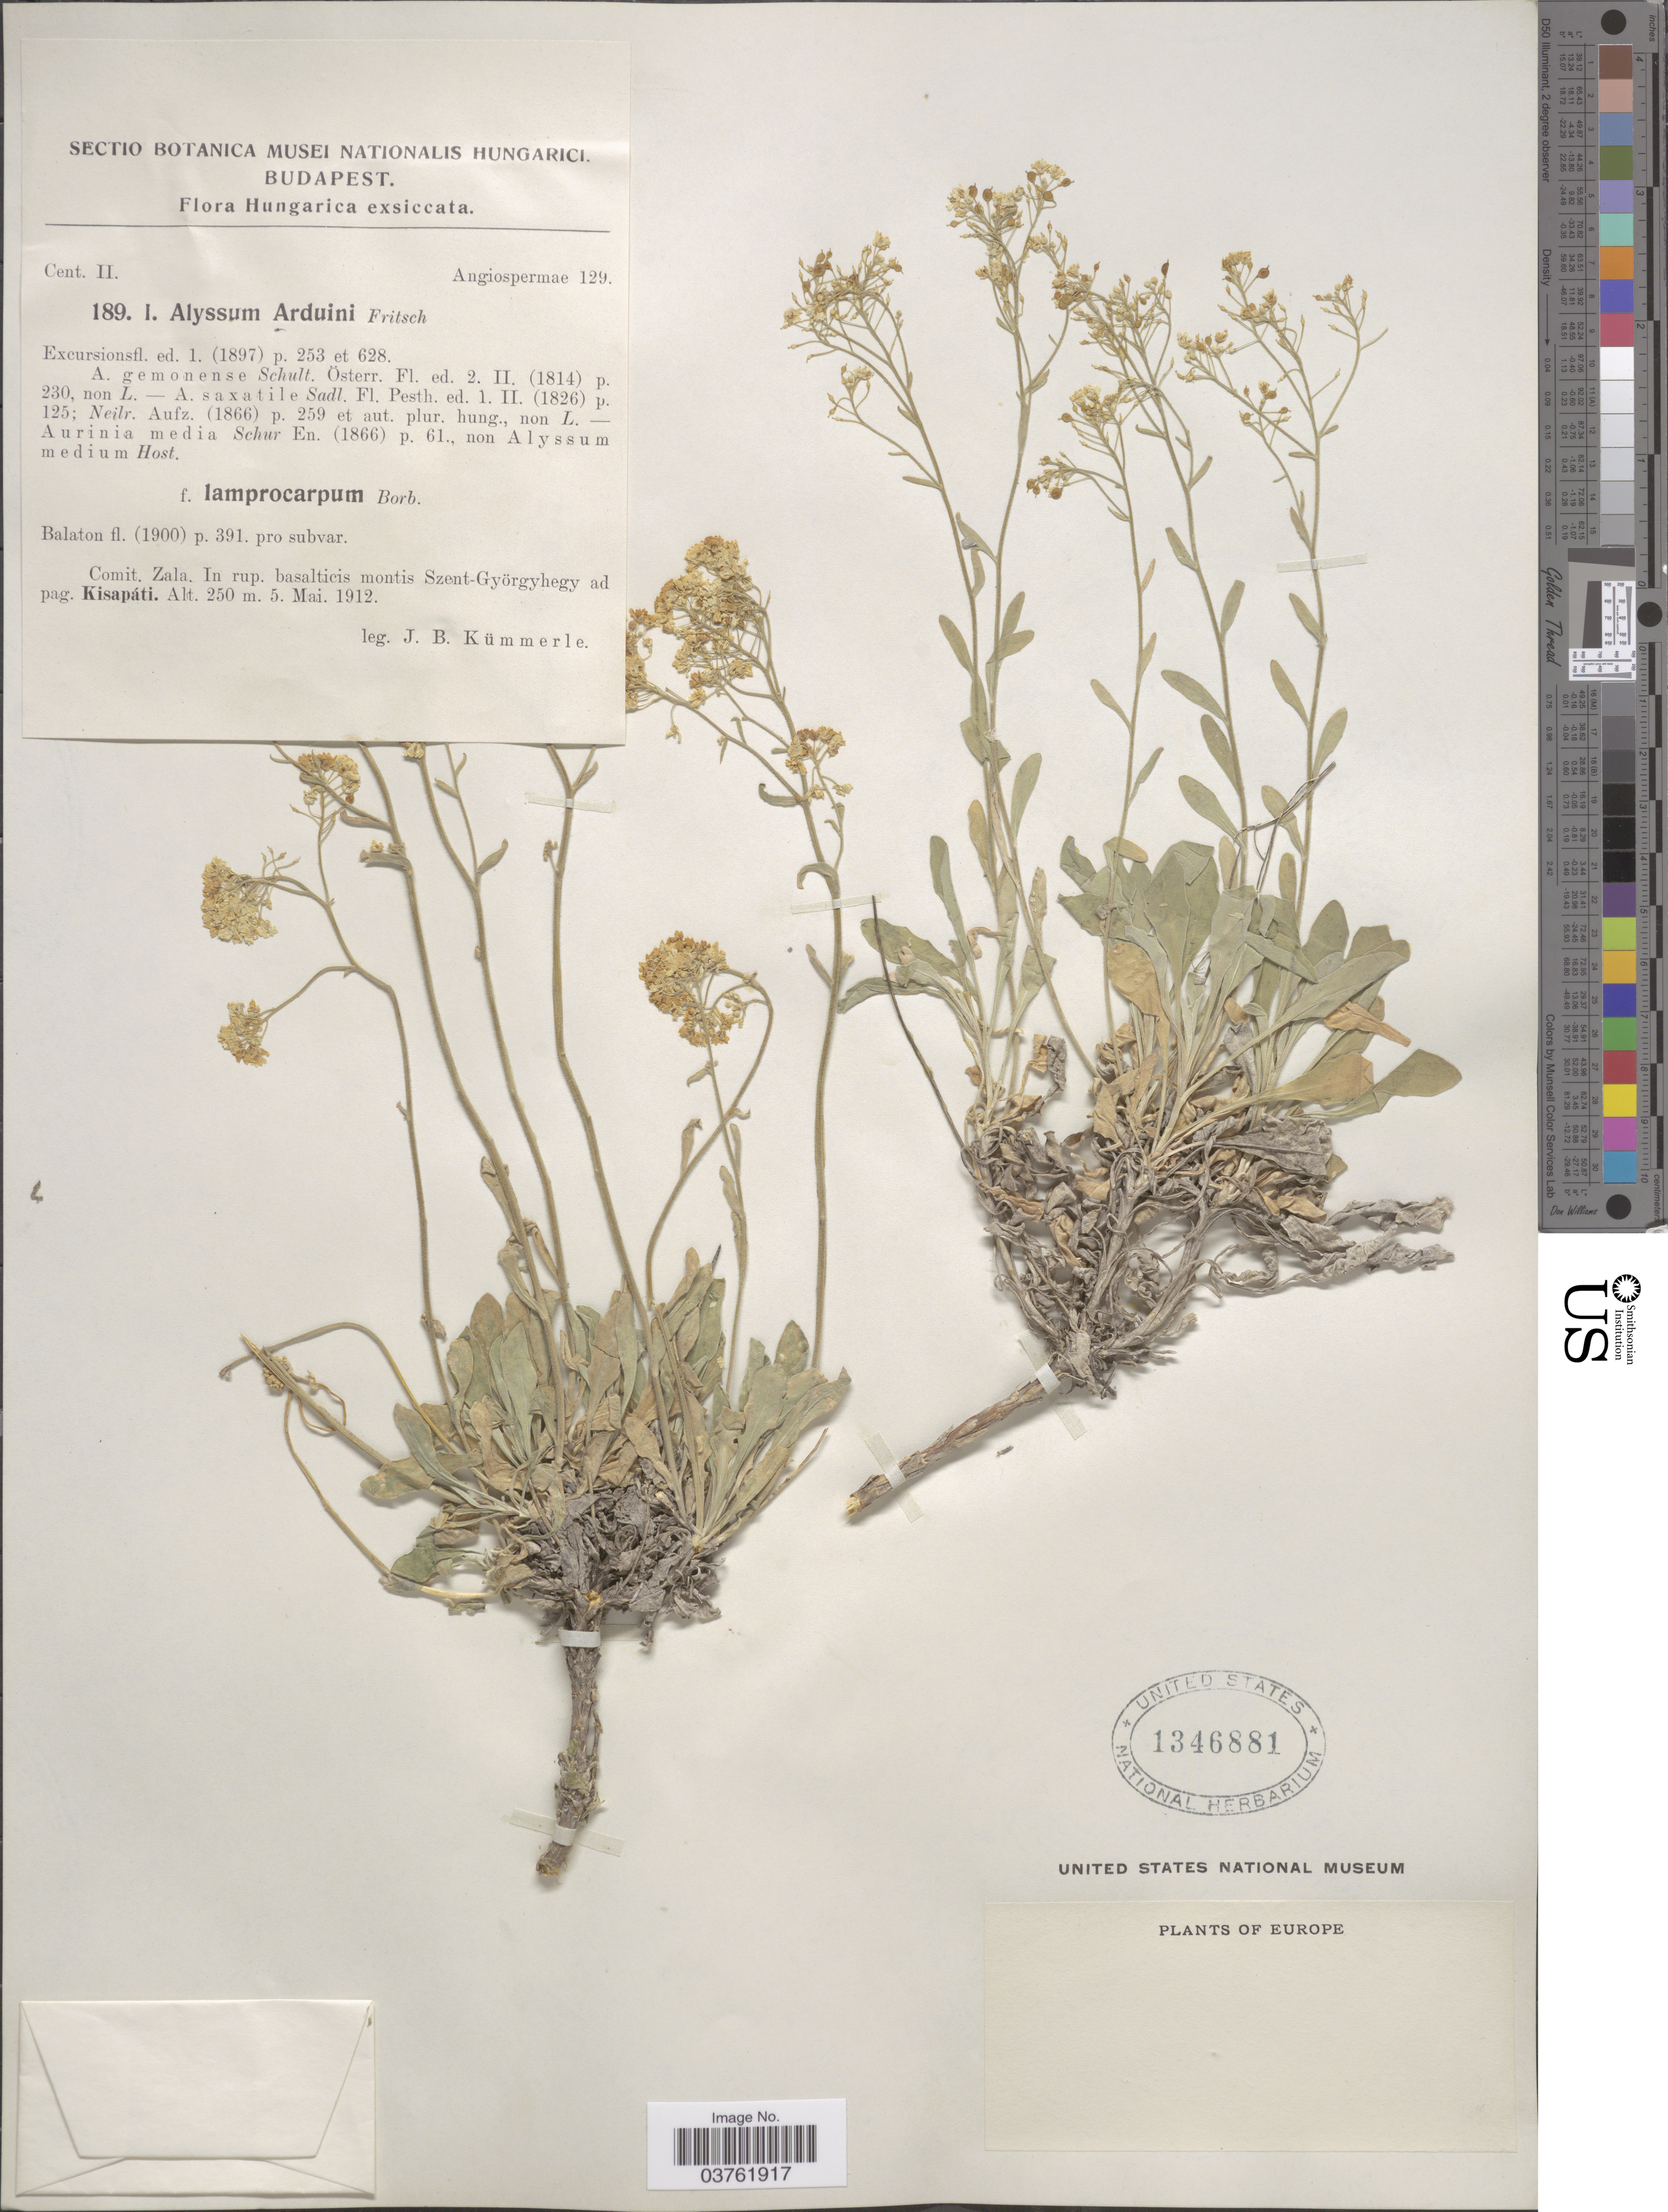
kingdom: Plantae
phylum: Tracheophyta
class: Magnoliopsida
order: Brassicales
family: Brassicaceae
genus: Alyssum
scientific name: Alyssum arduinii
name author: Fritsch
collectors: J. Kummerle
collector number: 189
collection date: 1912-05-05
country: Hungary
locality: Hungarica. Comit. Zala. In rup. basalticis montis Szent-Györgyhegy ad pag. Kisapáti.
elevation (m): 250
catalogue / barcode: US 1346881